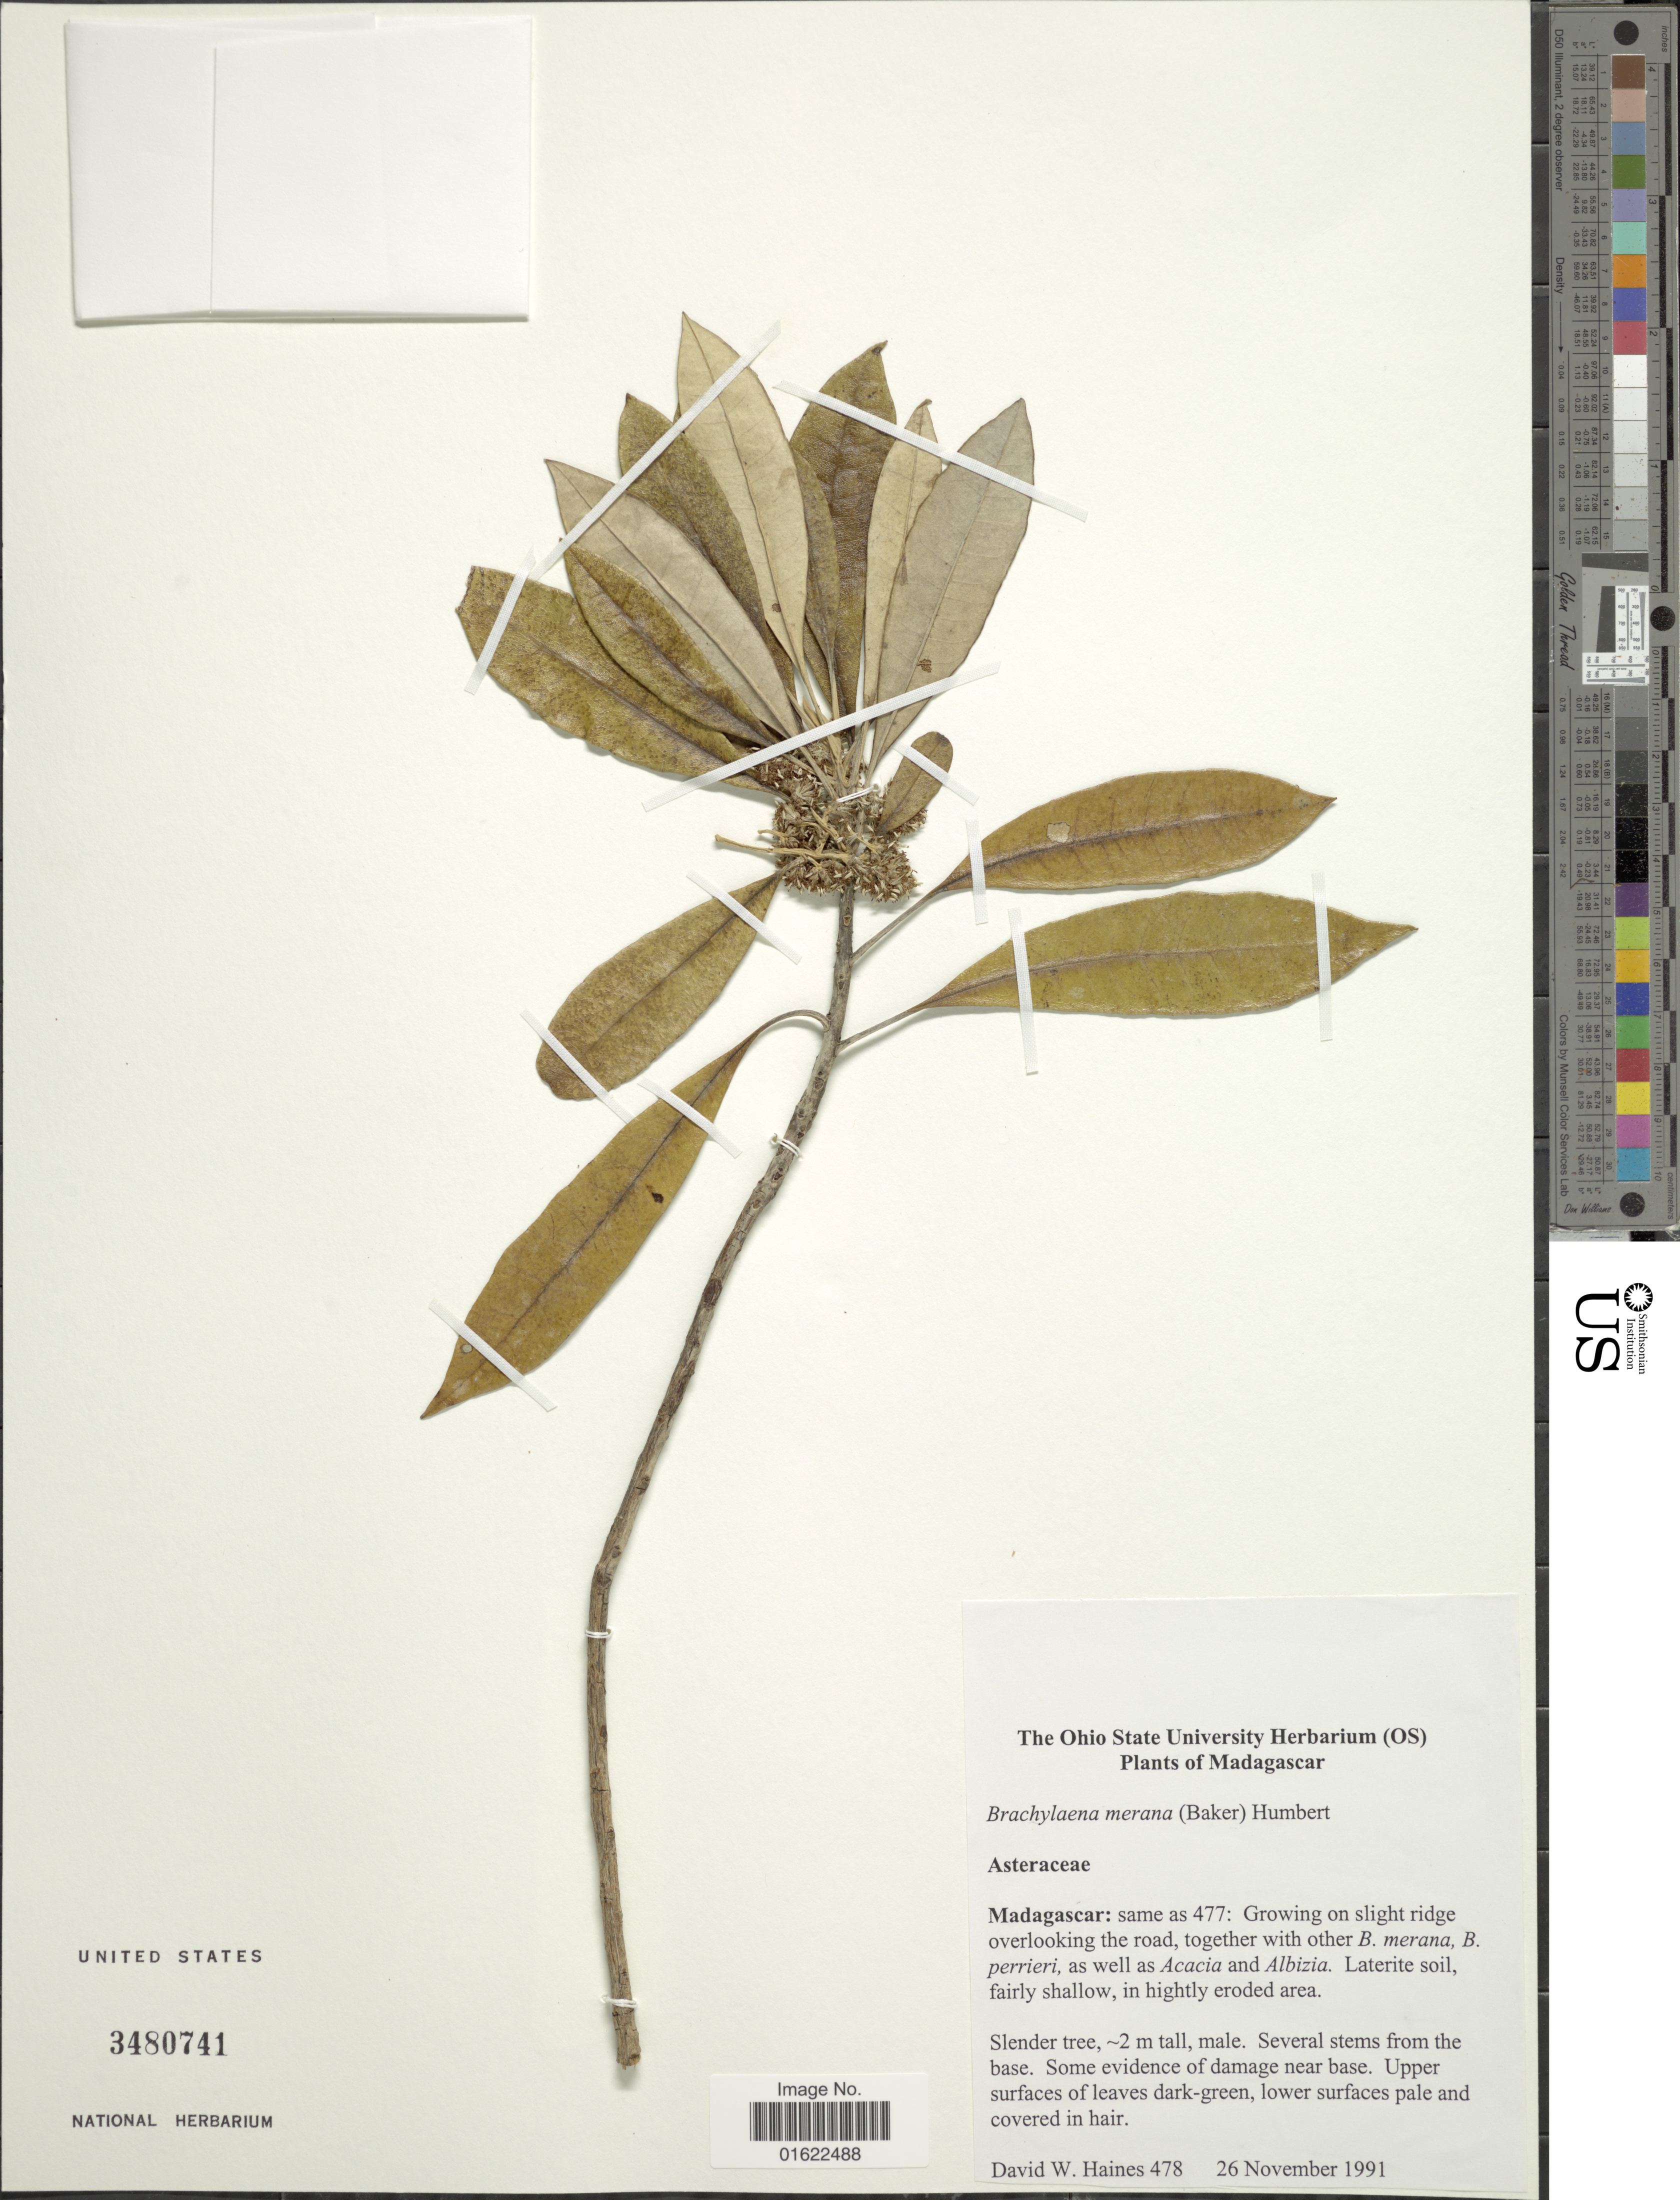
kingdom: Plantae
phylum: Tracheophyta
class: Magnoliopsida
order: Asterales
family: Asteraceae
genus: Brachylaena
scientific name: Brachylaena merana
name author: Humbert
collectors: D. Haines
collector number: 478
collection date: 1991-11-26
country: Madagascar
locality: Same as 477: Growing on slight ridge overlooking the road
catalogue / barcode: US 3480741